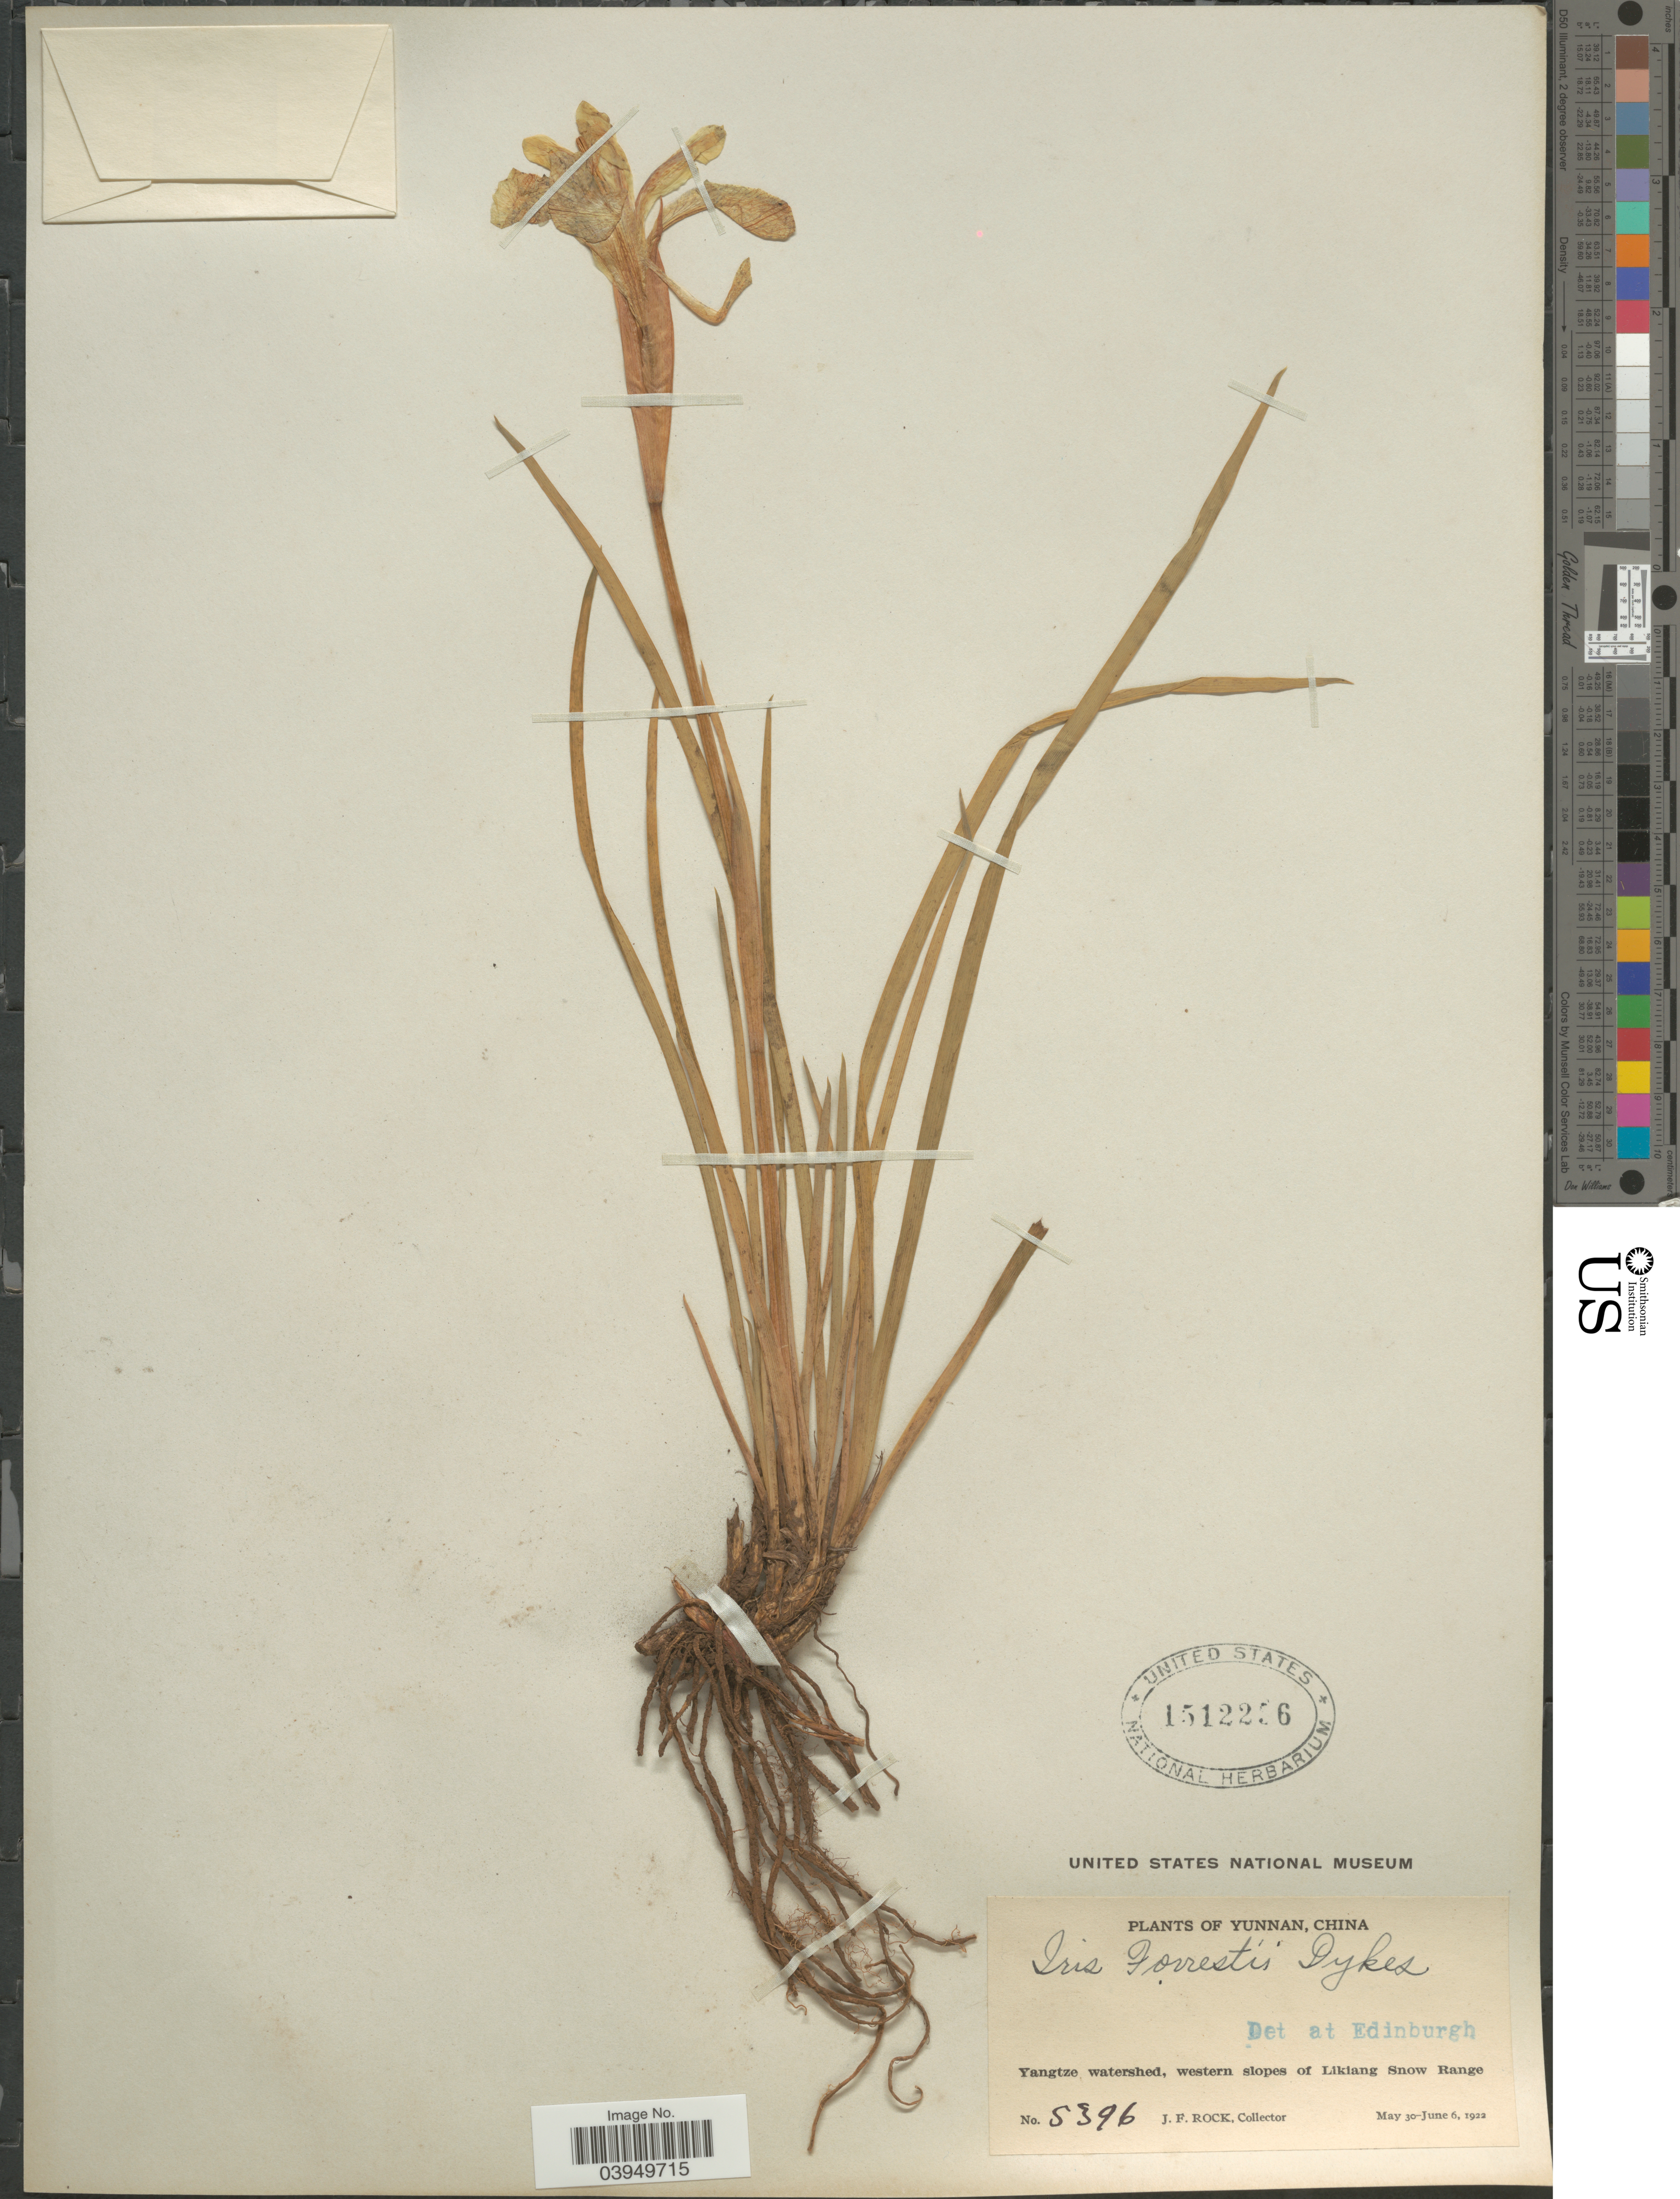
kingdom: Plantae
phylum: Tracheophyta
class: Liliopsida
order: Asparagales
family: Iridaceae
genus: Iris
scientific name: Iris forrestii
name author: Dykes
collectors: J. Rock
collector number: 5396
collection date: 1922-05-30/1922-06-06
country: China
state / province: Yunnan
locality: Yangtze watershed, western slopes of Likiang Snow Range.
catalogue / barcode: US 1512256